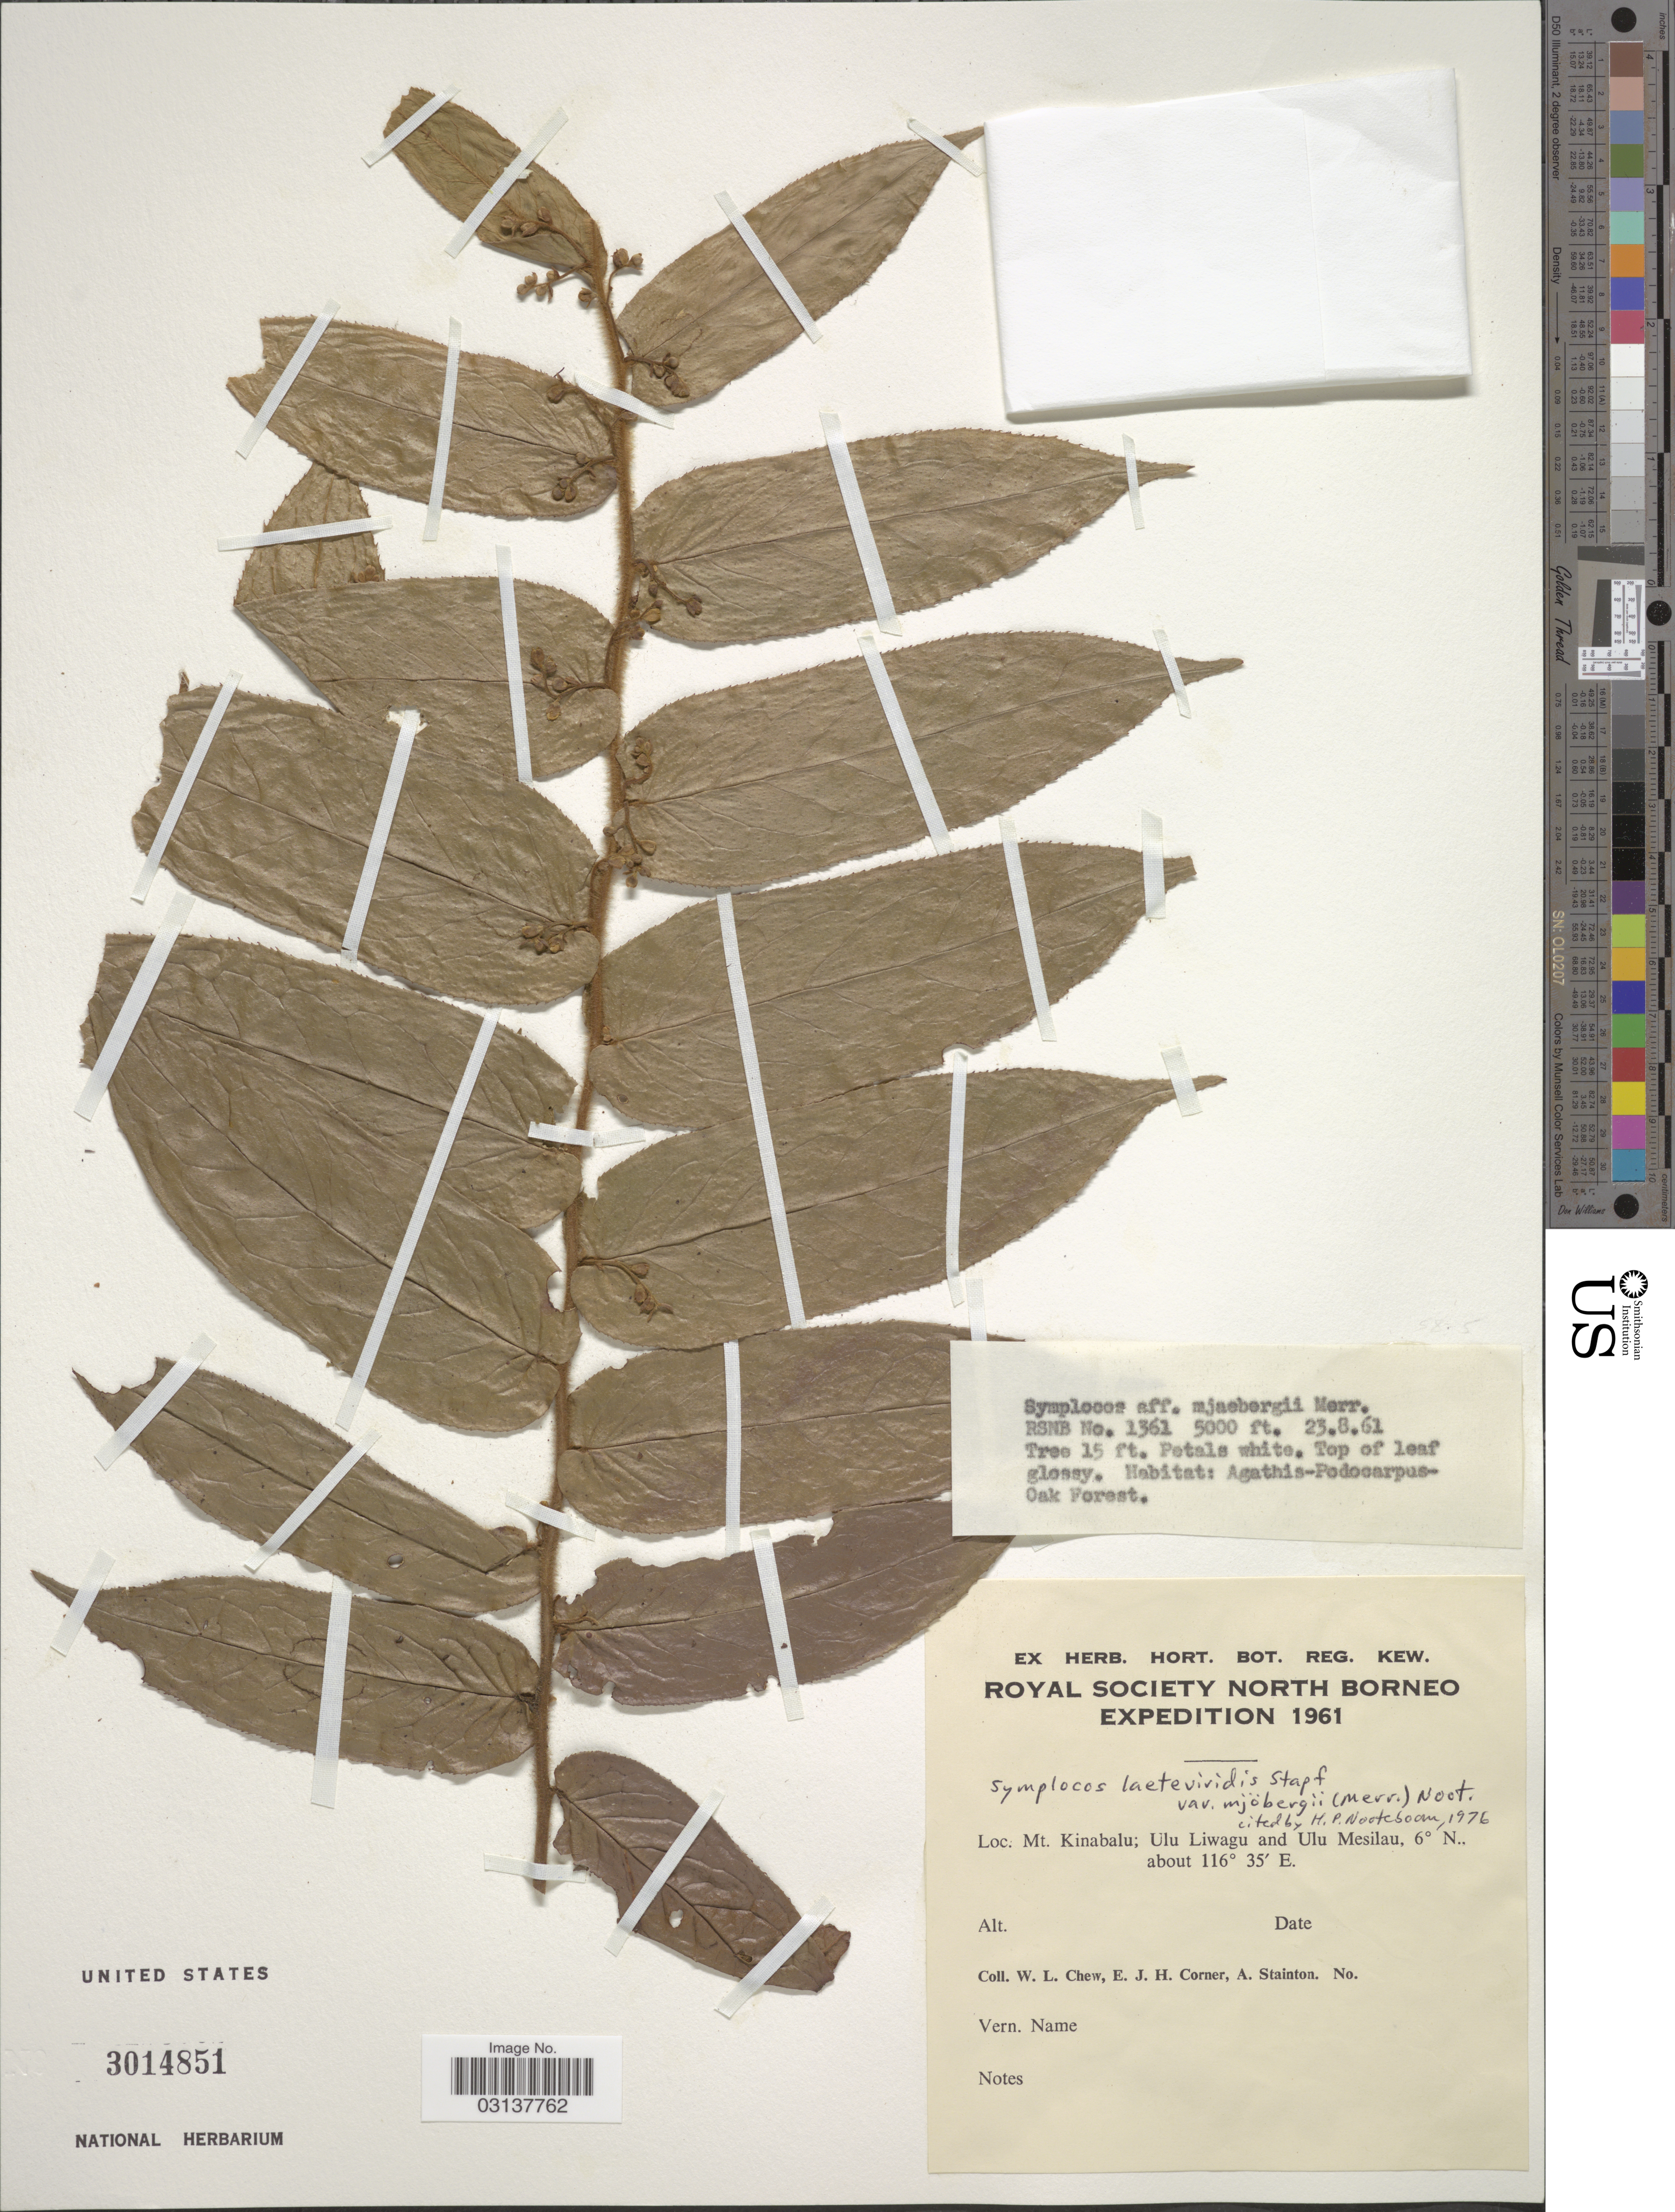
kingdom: Plantae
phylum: Tracheophyta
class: Magnoliopsida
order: Ericales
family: Symplocaceae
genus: Symplocos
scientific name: Symplocos laeteviridis var. mjoebergii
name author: (Merr.) Noot.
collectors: W. Chew, E. Corner & A. Stainton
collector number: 1361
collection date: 1961-08-23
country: Malaysia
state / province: Sabah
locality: Mt. Kinabalu; Ulu Liwagu and Ulu Mesilau.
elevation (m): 1524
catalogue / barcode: US 3014851